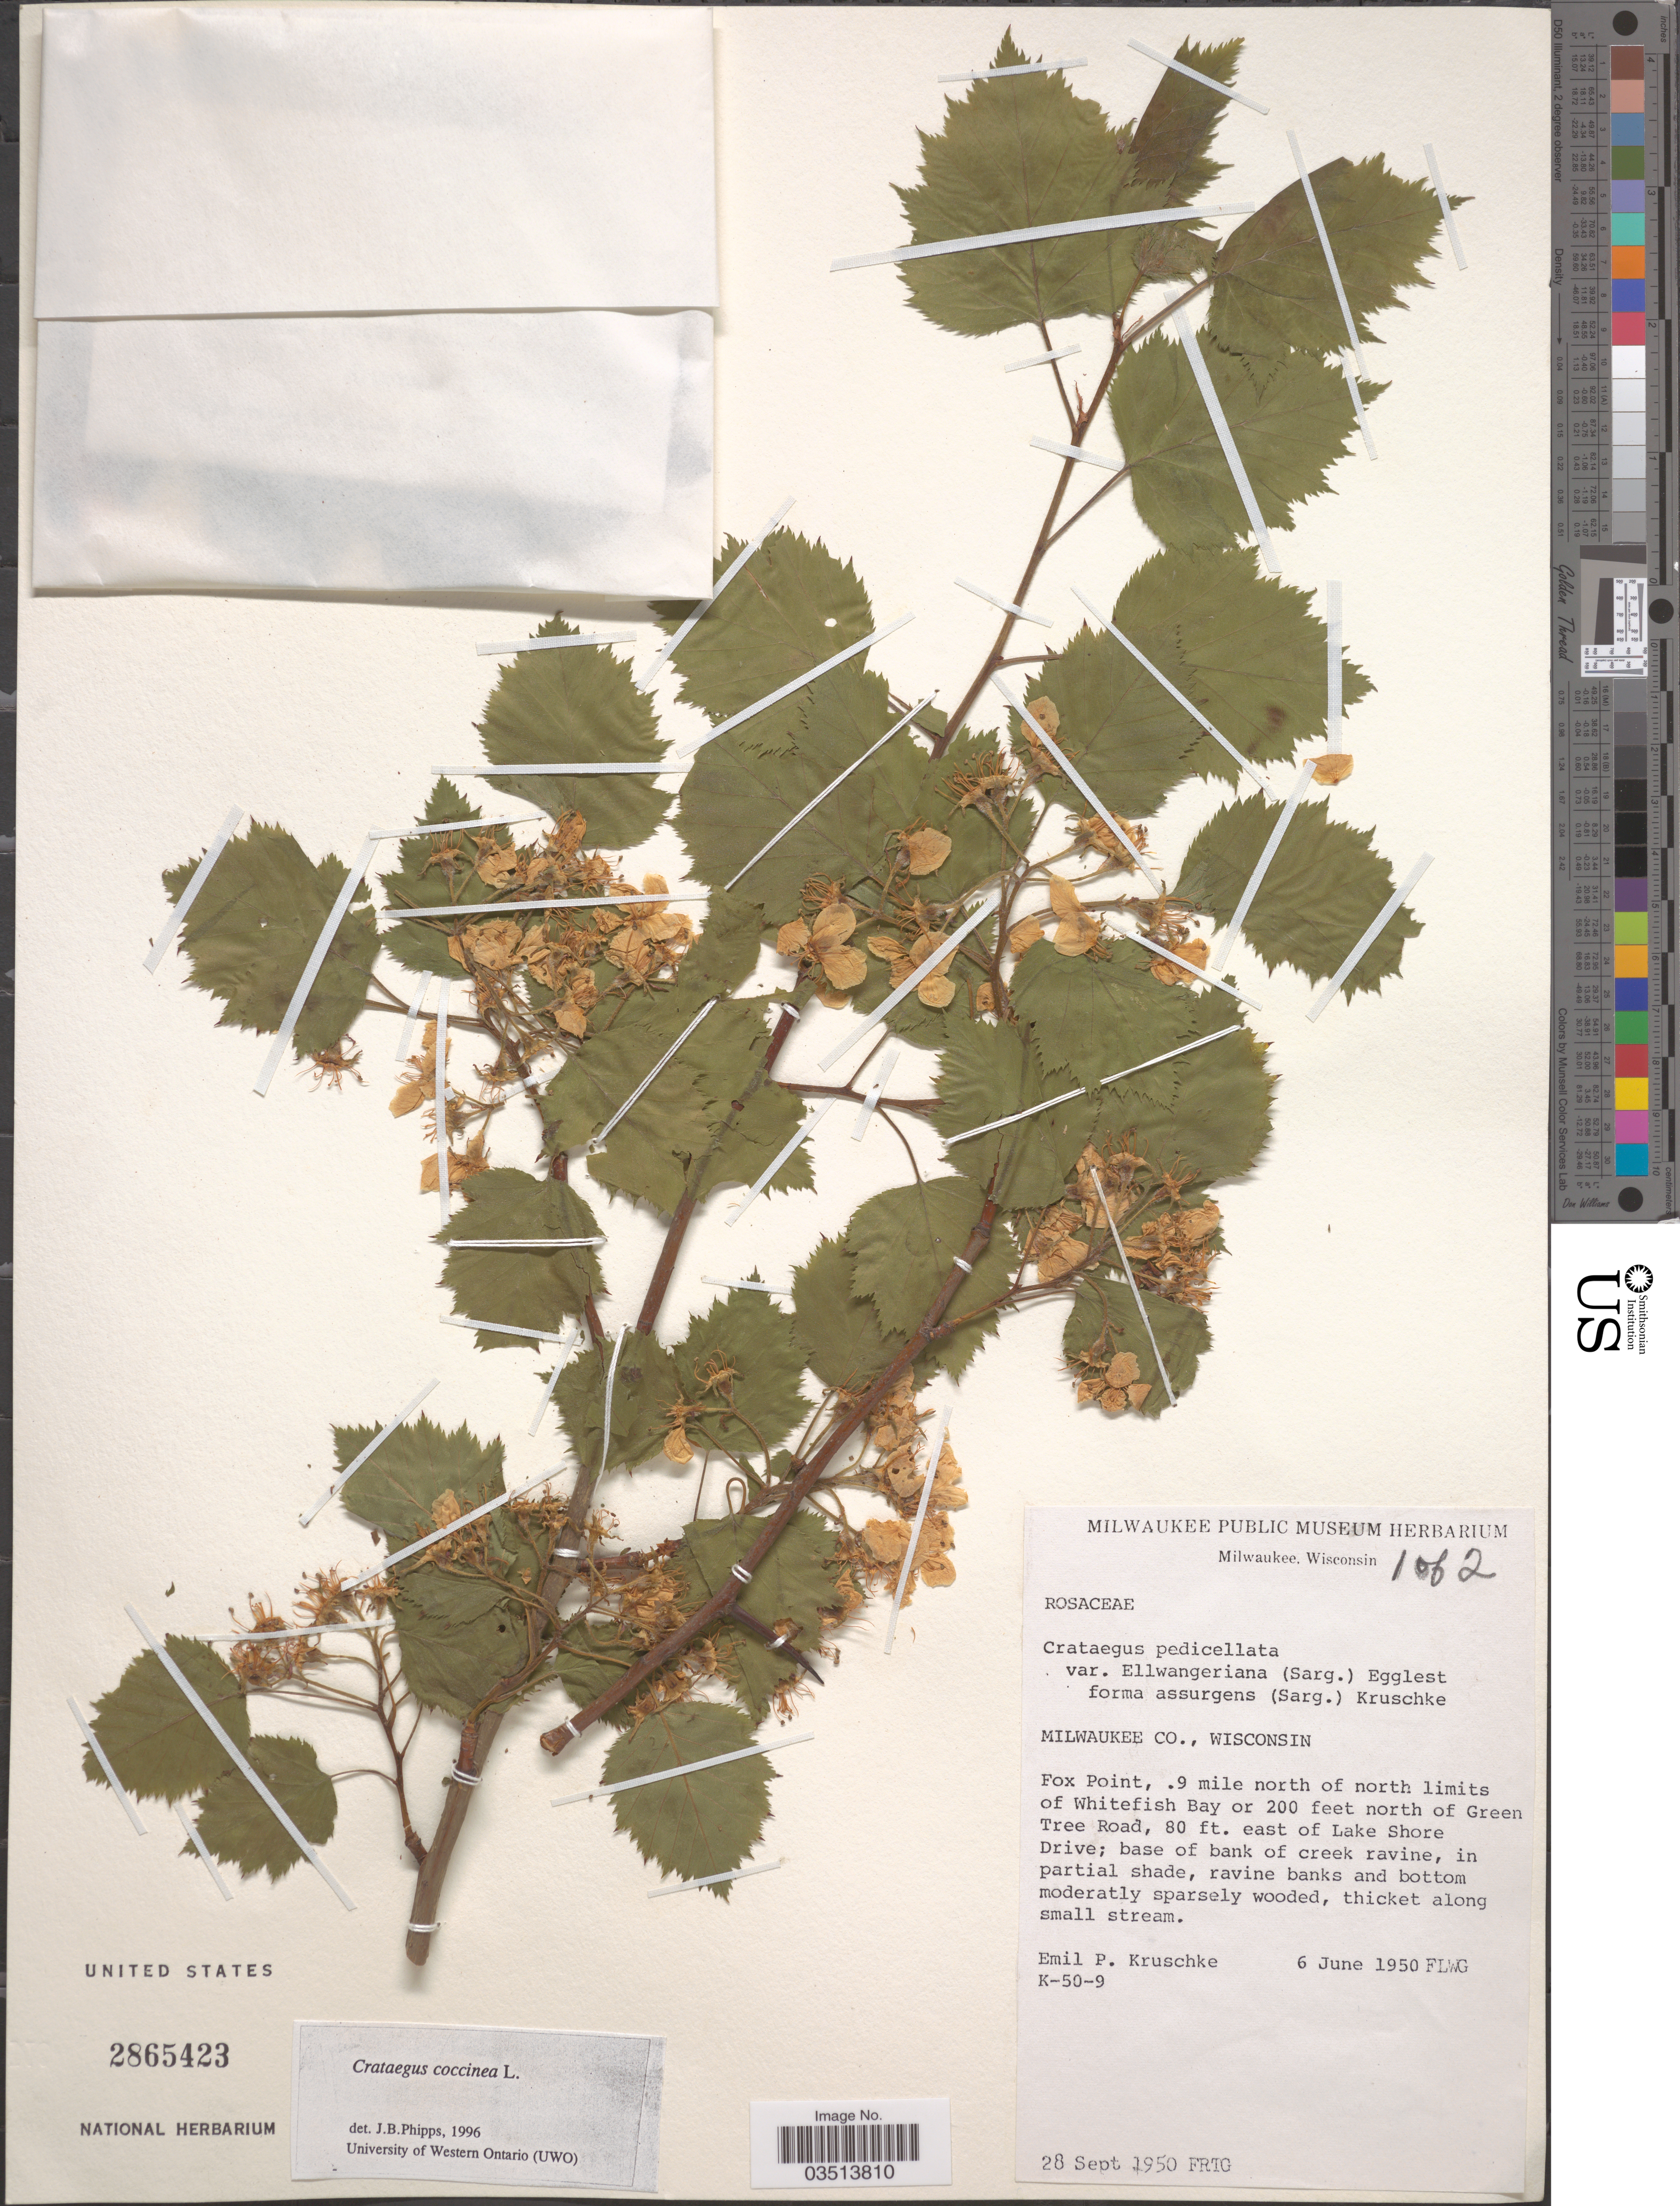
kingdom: Plantae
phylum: Tracheophyta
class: Magnoliopsida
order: Rosales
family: Rosaceae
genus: Crataegus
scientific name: Crataegus coccinea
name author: Ashe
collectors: E. Kruschke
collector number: K-50-9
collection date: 1950-06-06/1950-09-28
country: United States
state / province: Wisconsin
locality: Milwaukee Co. Fox Point, .9 mile north of north limits of Whitefish Bay or 200 feet north of Green Tree Road, 80 ft. east of Lake Shore Drive.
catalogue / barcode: US 2865423